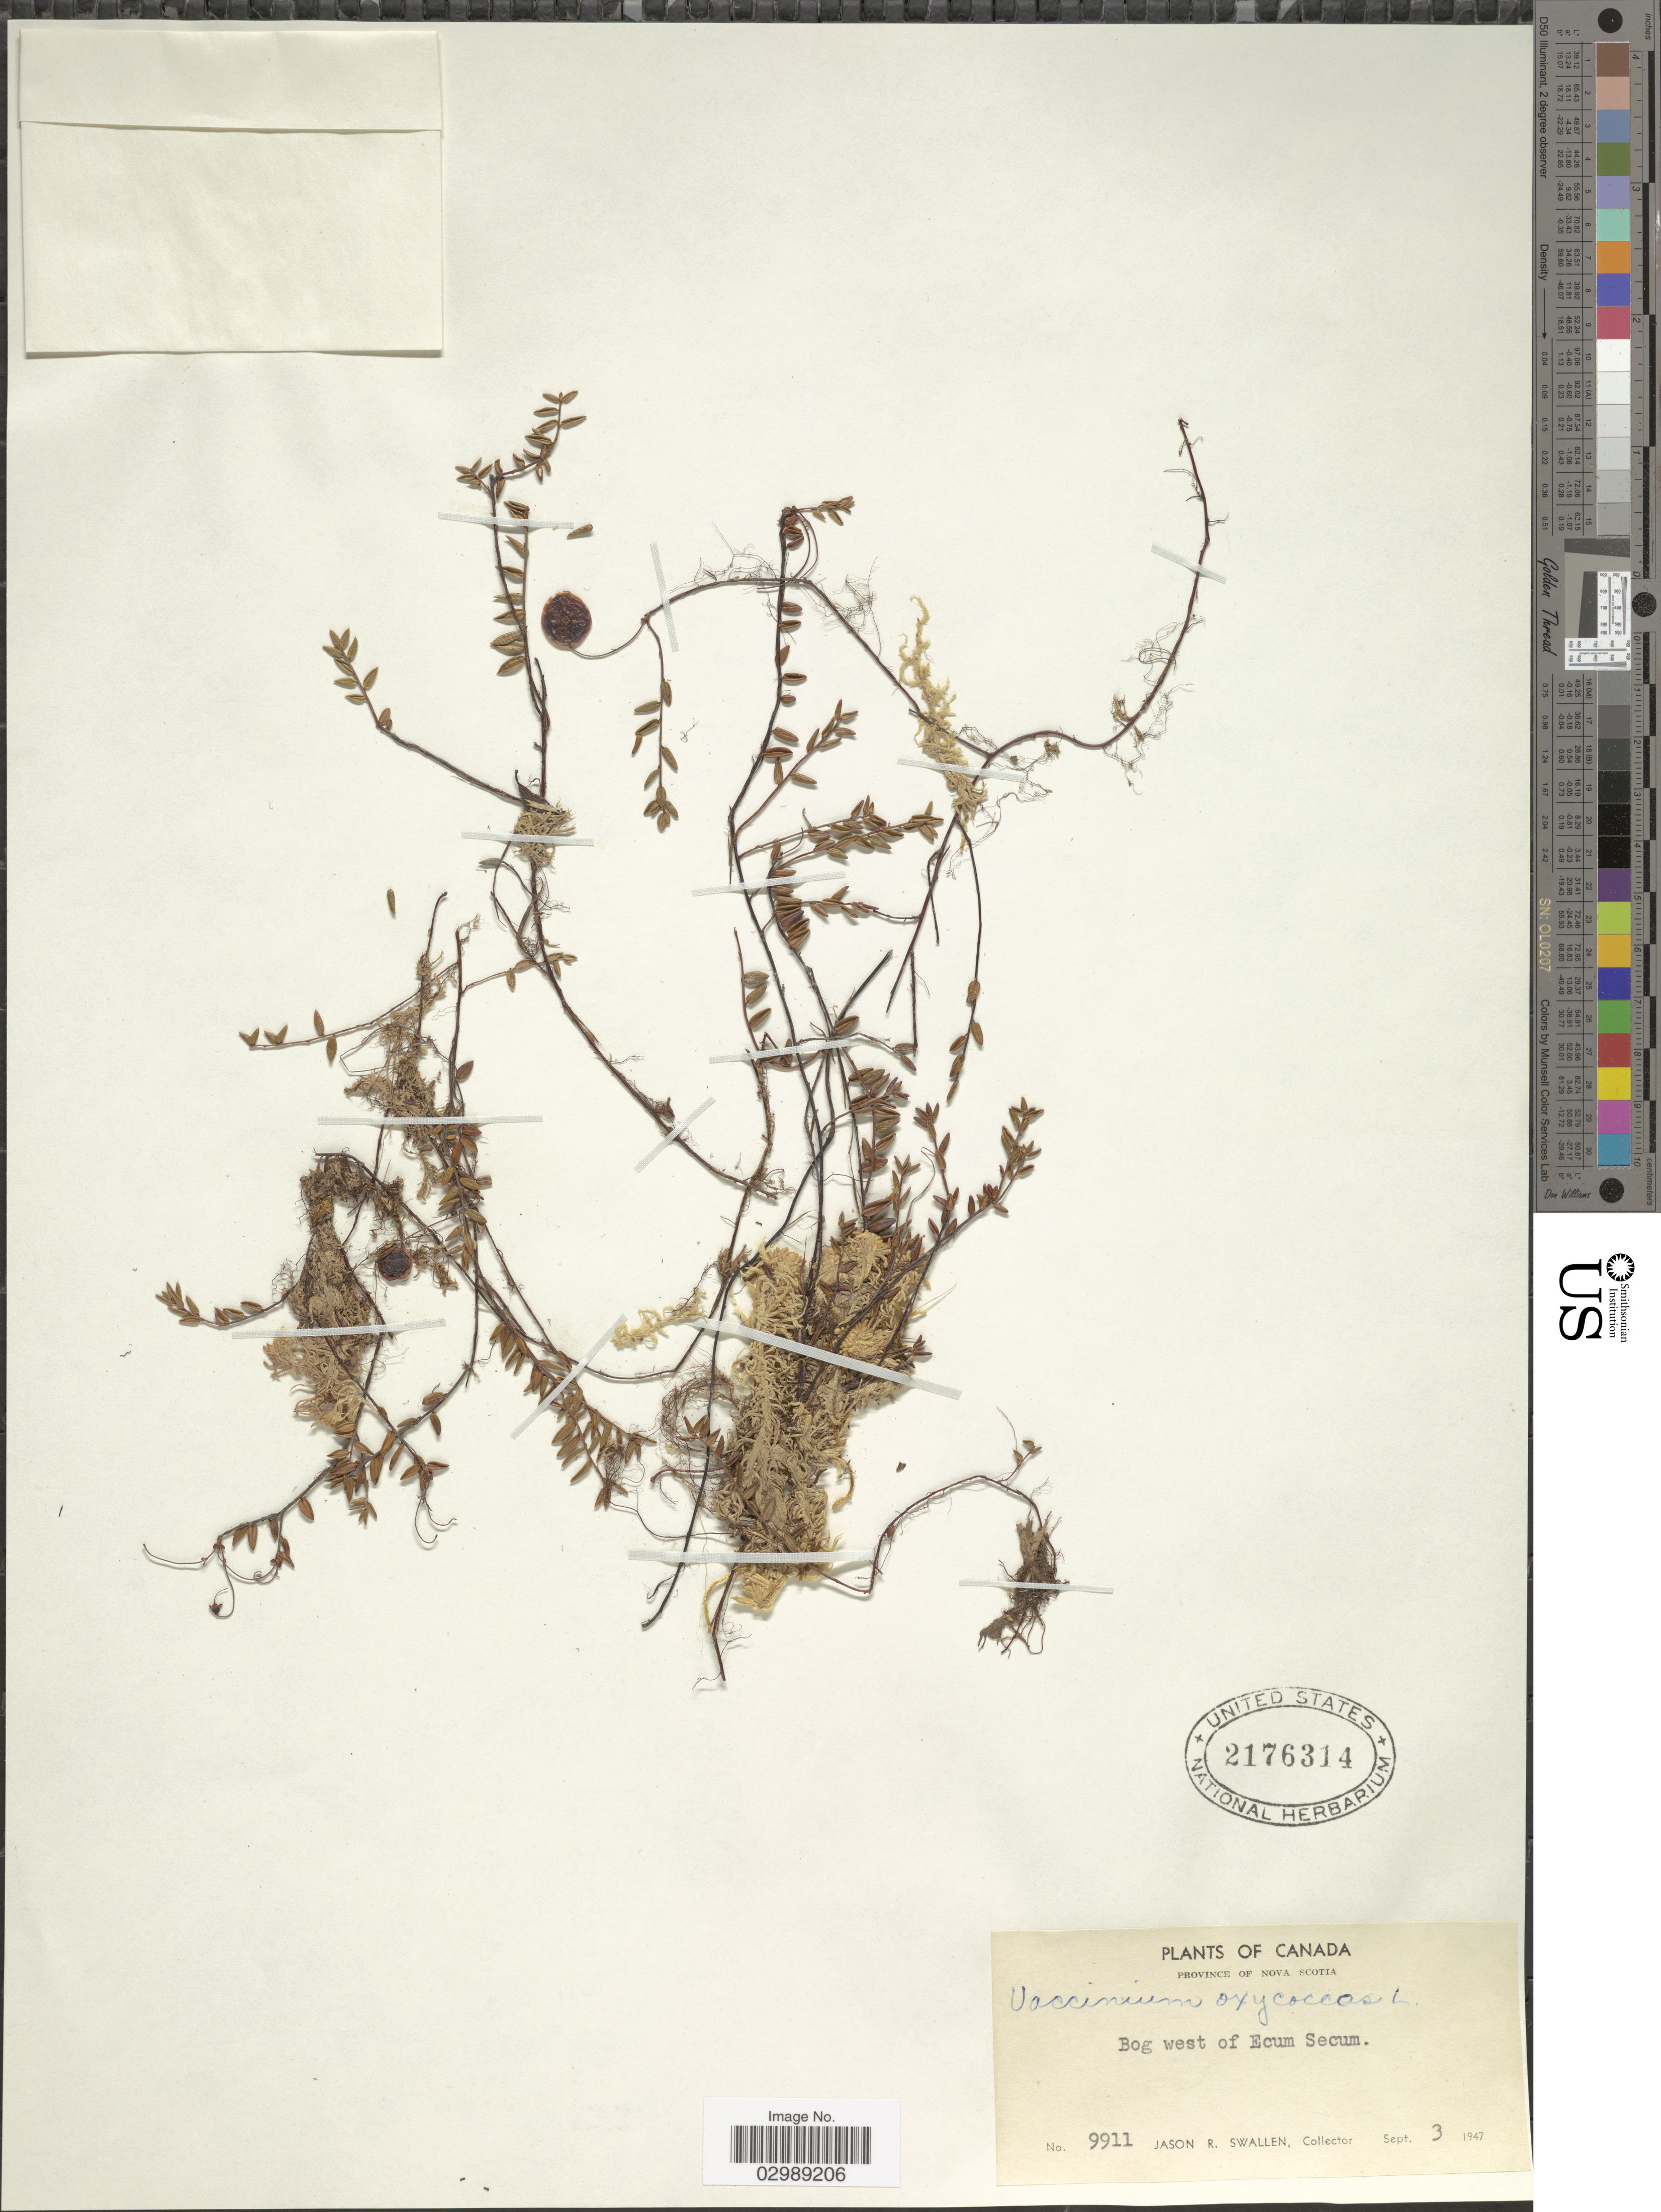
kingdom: Plantae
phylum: Tracheophyta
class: Magnoliopsida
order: Ericales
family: Ericaceae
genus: Vaccinium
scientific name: Vaccinium oxycoccos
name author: L.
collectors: J. R. Swallen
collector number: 9911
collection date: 1947-09-03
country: Canada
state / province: Nova Scotia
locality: Bog west of Ecum Secum.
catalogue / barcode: US 2176314